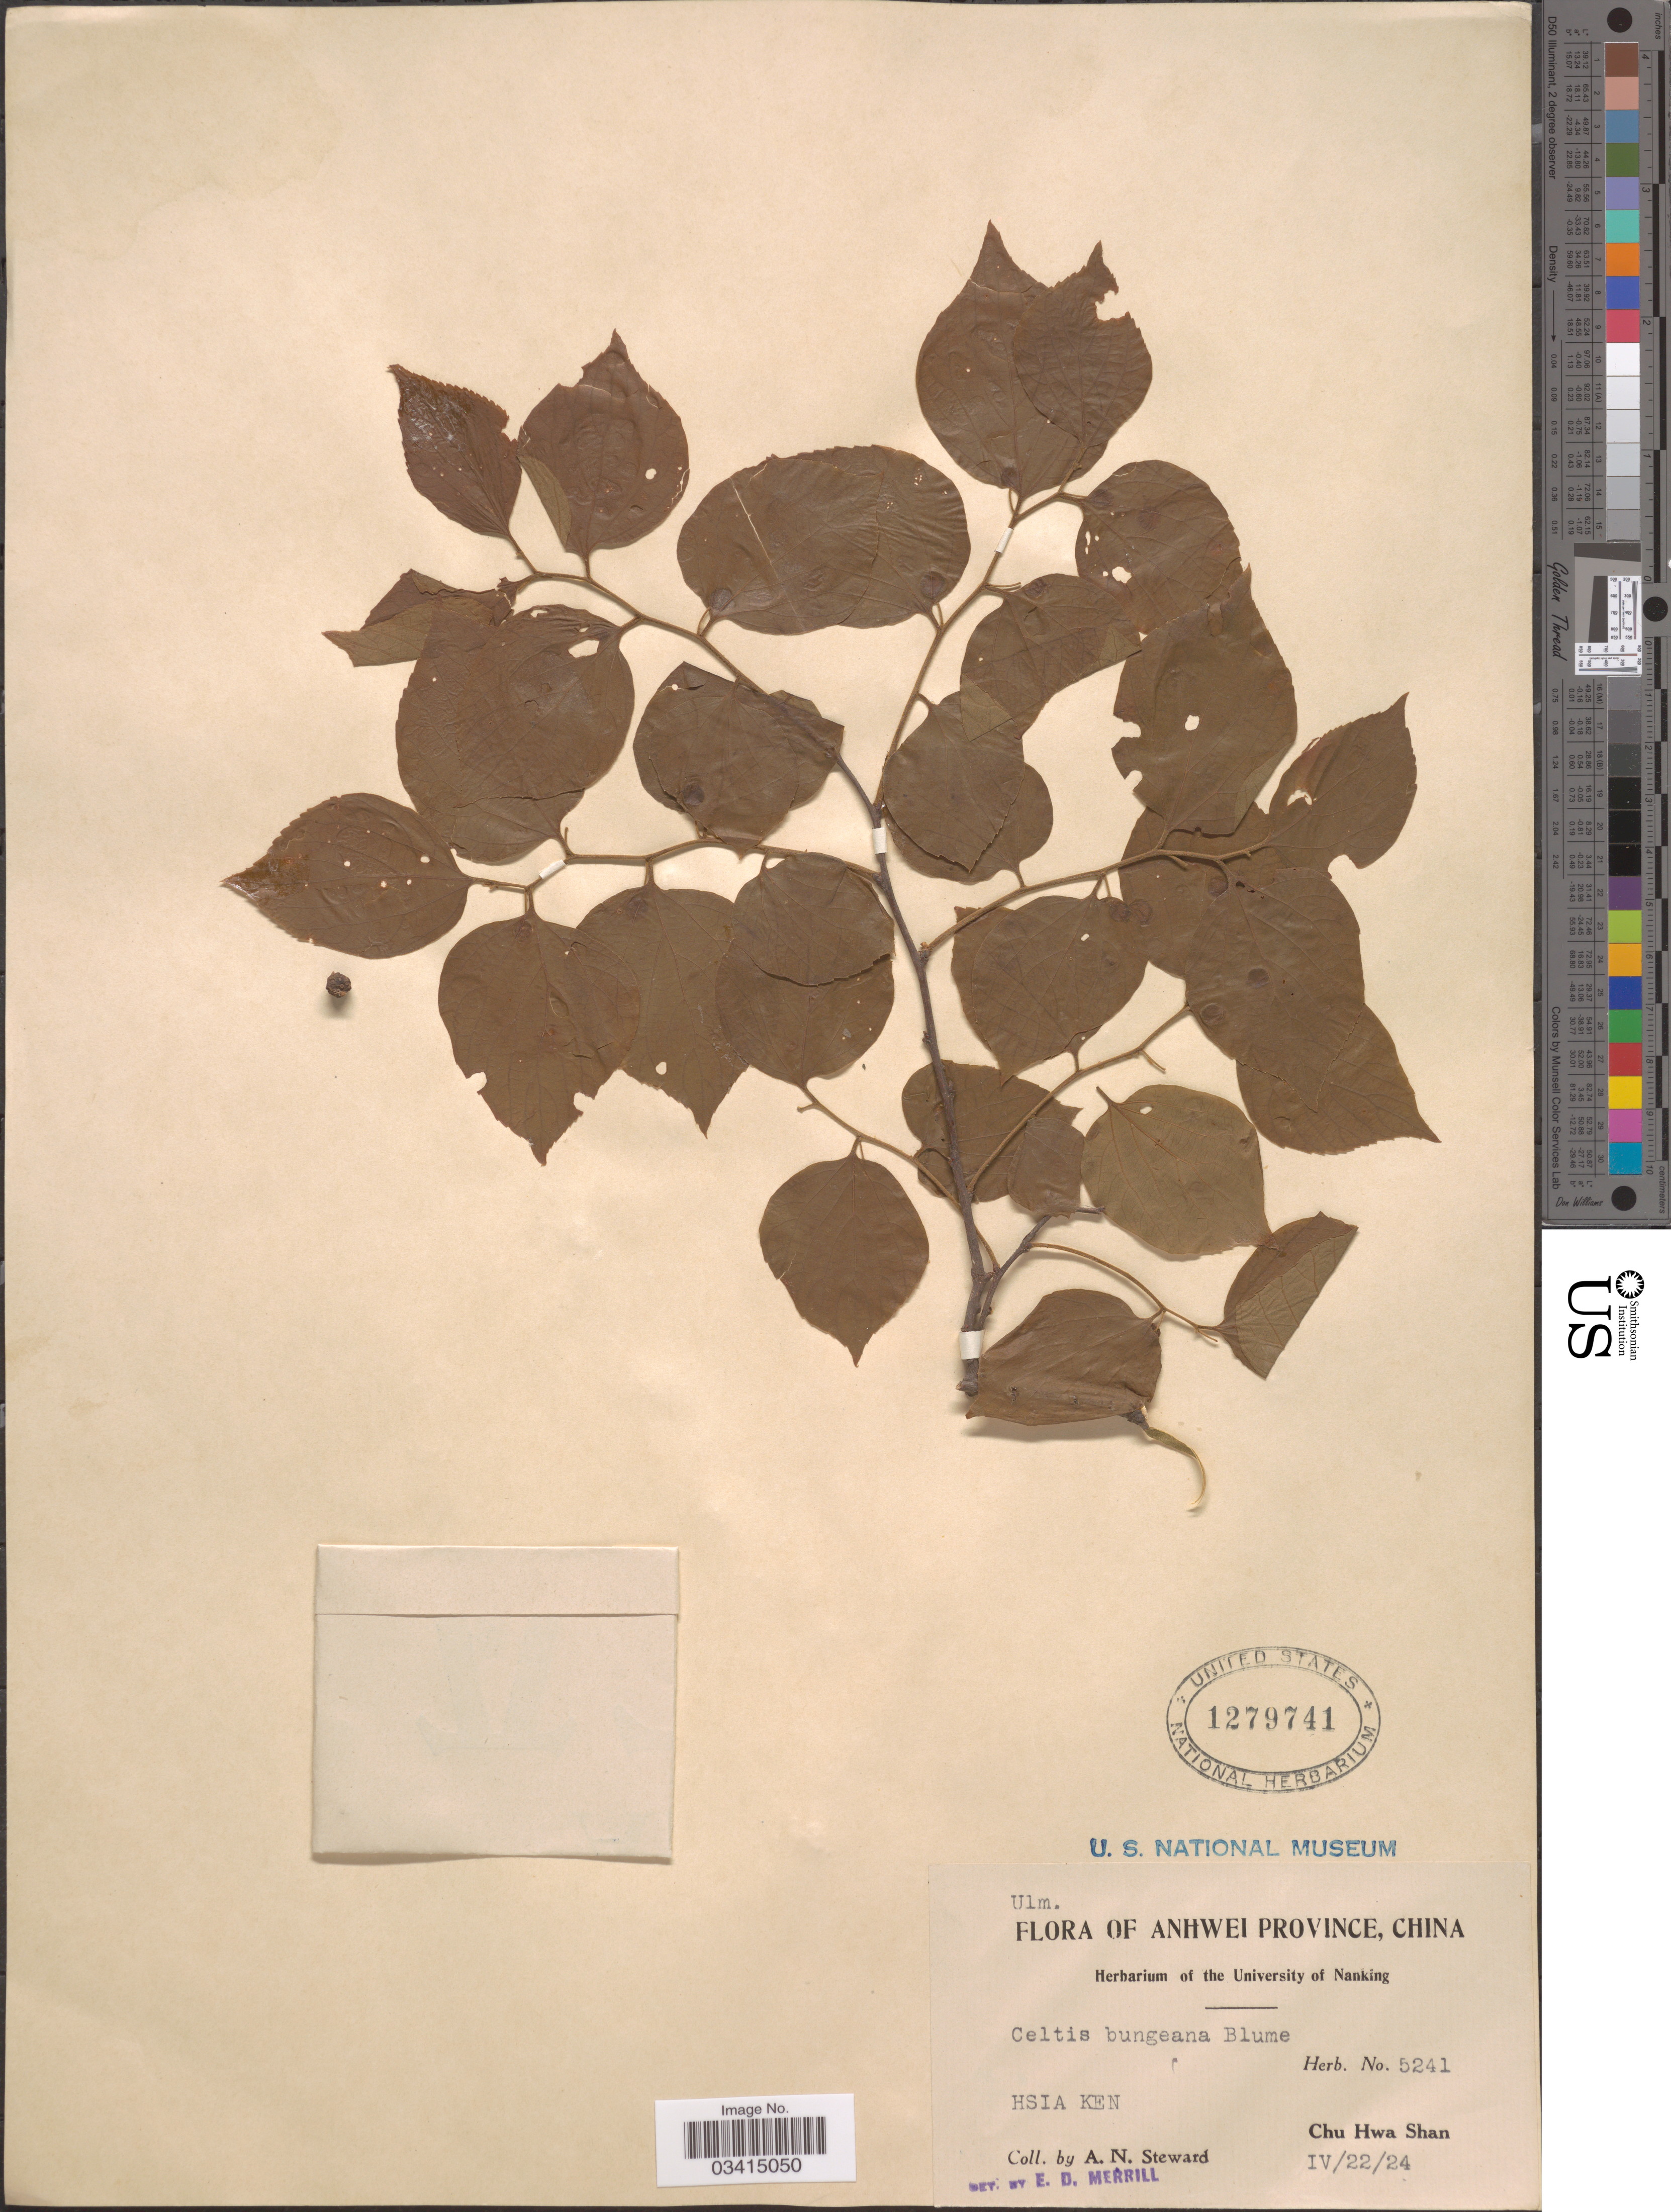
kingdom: Plantae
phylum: Tracheophyta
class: Magnoliopsida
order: Rosales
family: Cannabaceae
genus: Celtis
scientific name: Celtis bungeana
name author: Blume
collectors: A. N. Steward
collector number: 5241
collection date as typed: Transcribed d/m/y: 22/4/24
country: China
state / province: Anhui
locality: Anhwei Province. Hsia Ken. Chu Hwa Shan.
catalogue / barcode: US 1279741